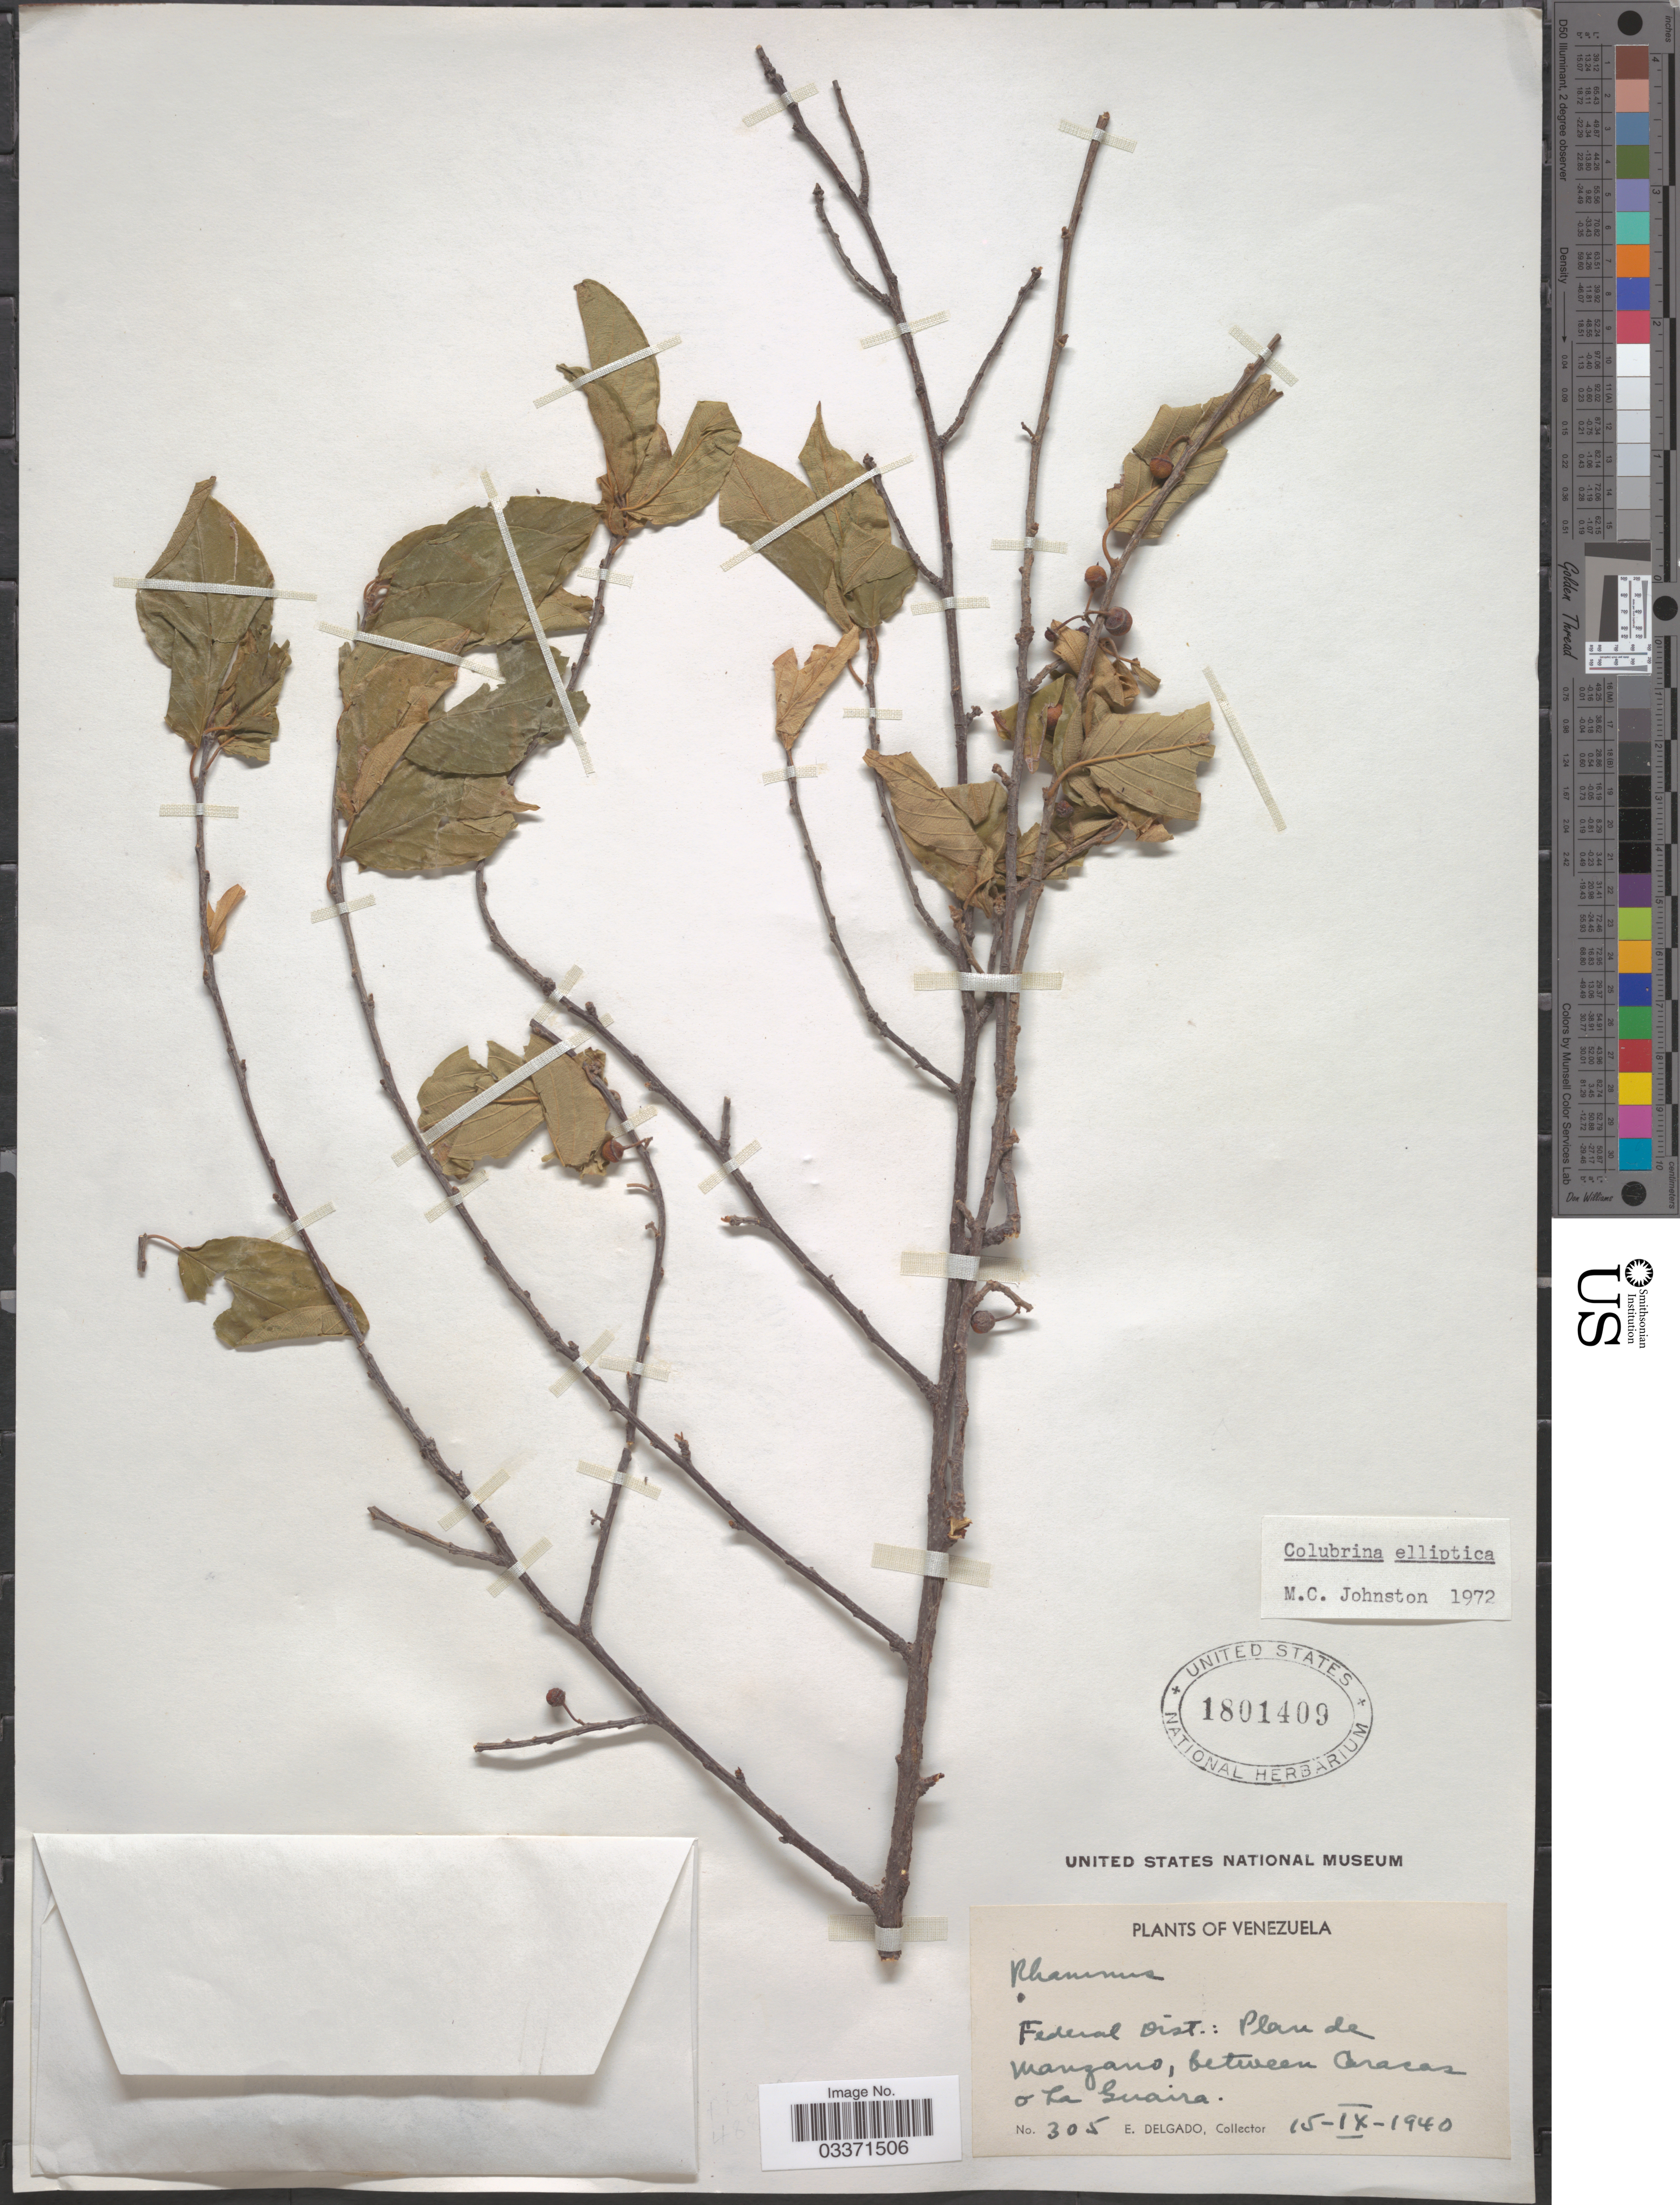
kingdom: Plantae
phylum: Tracheophyta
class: Magnoliopsida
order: Rosales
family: Rhamnaceae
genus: Colubrina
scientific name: Colubrina elliptica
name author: (Sw.) Brizicky & W.L. Stern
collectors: E. Delgado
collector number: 305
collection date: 1940-09-15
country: Venezuela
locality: Federal Dist.: Plan de Manzano, between Caracas o La Guaira.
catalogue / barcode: US 1801409